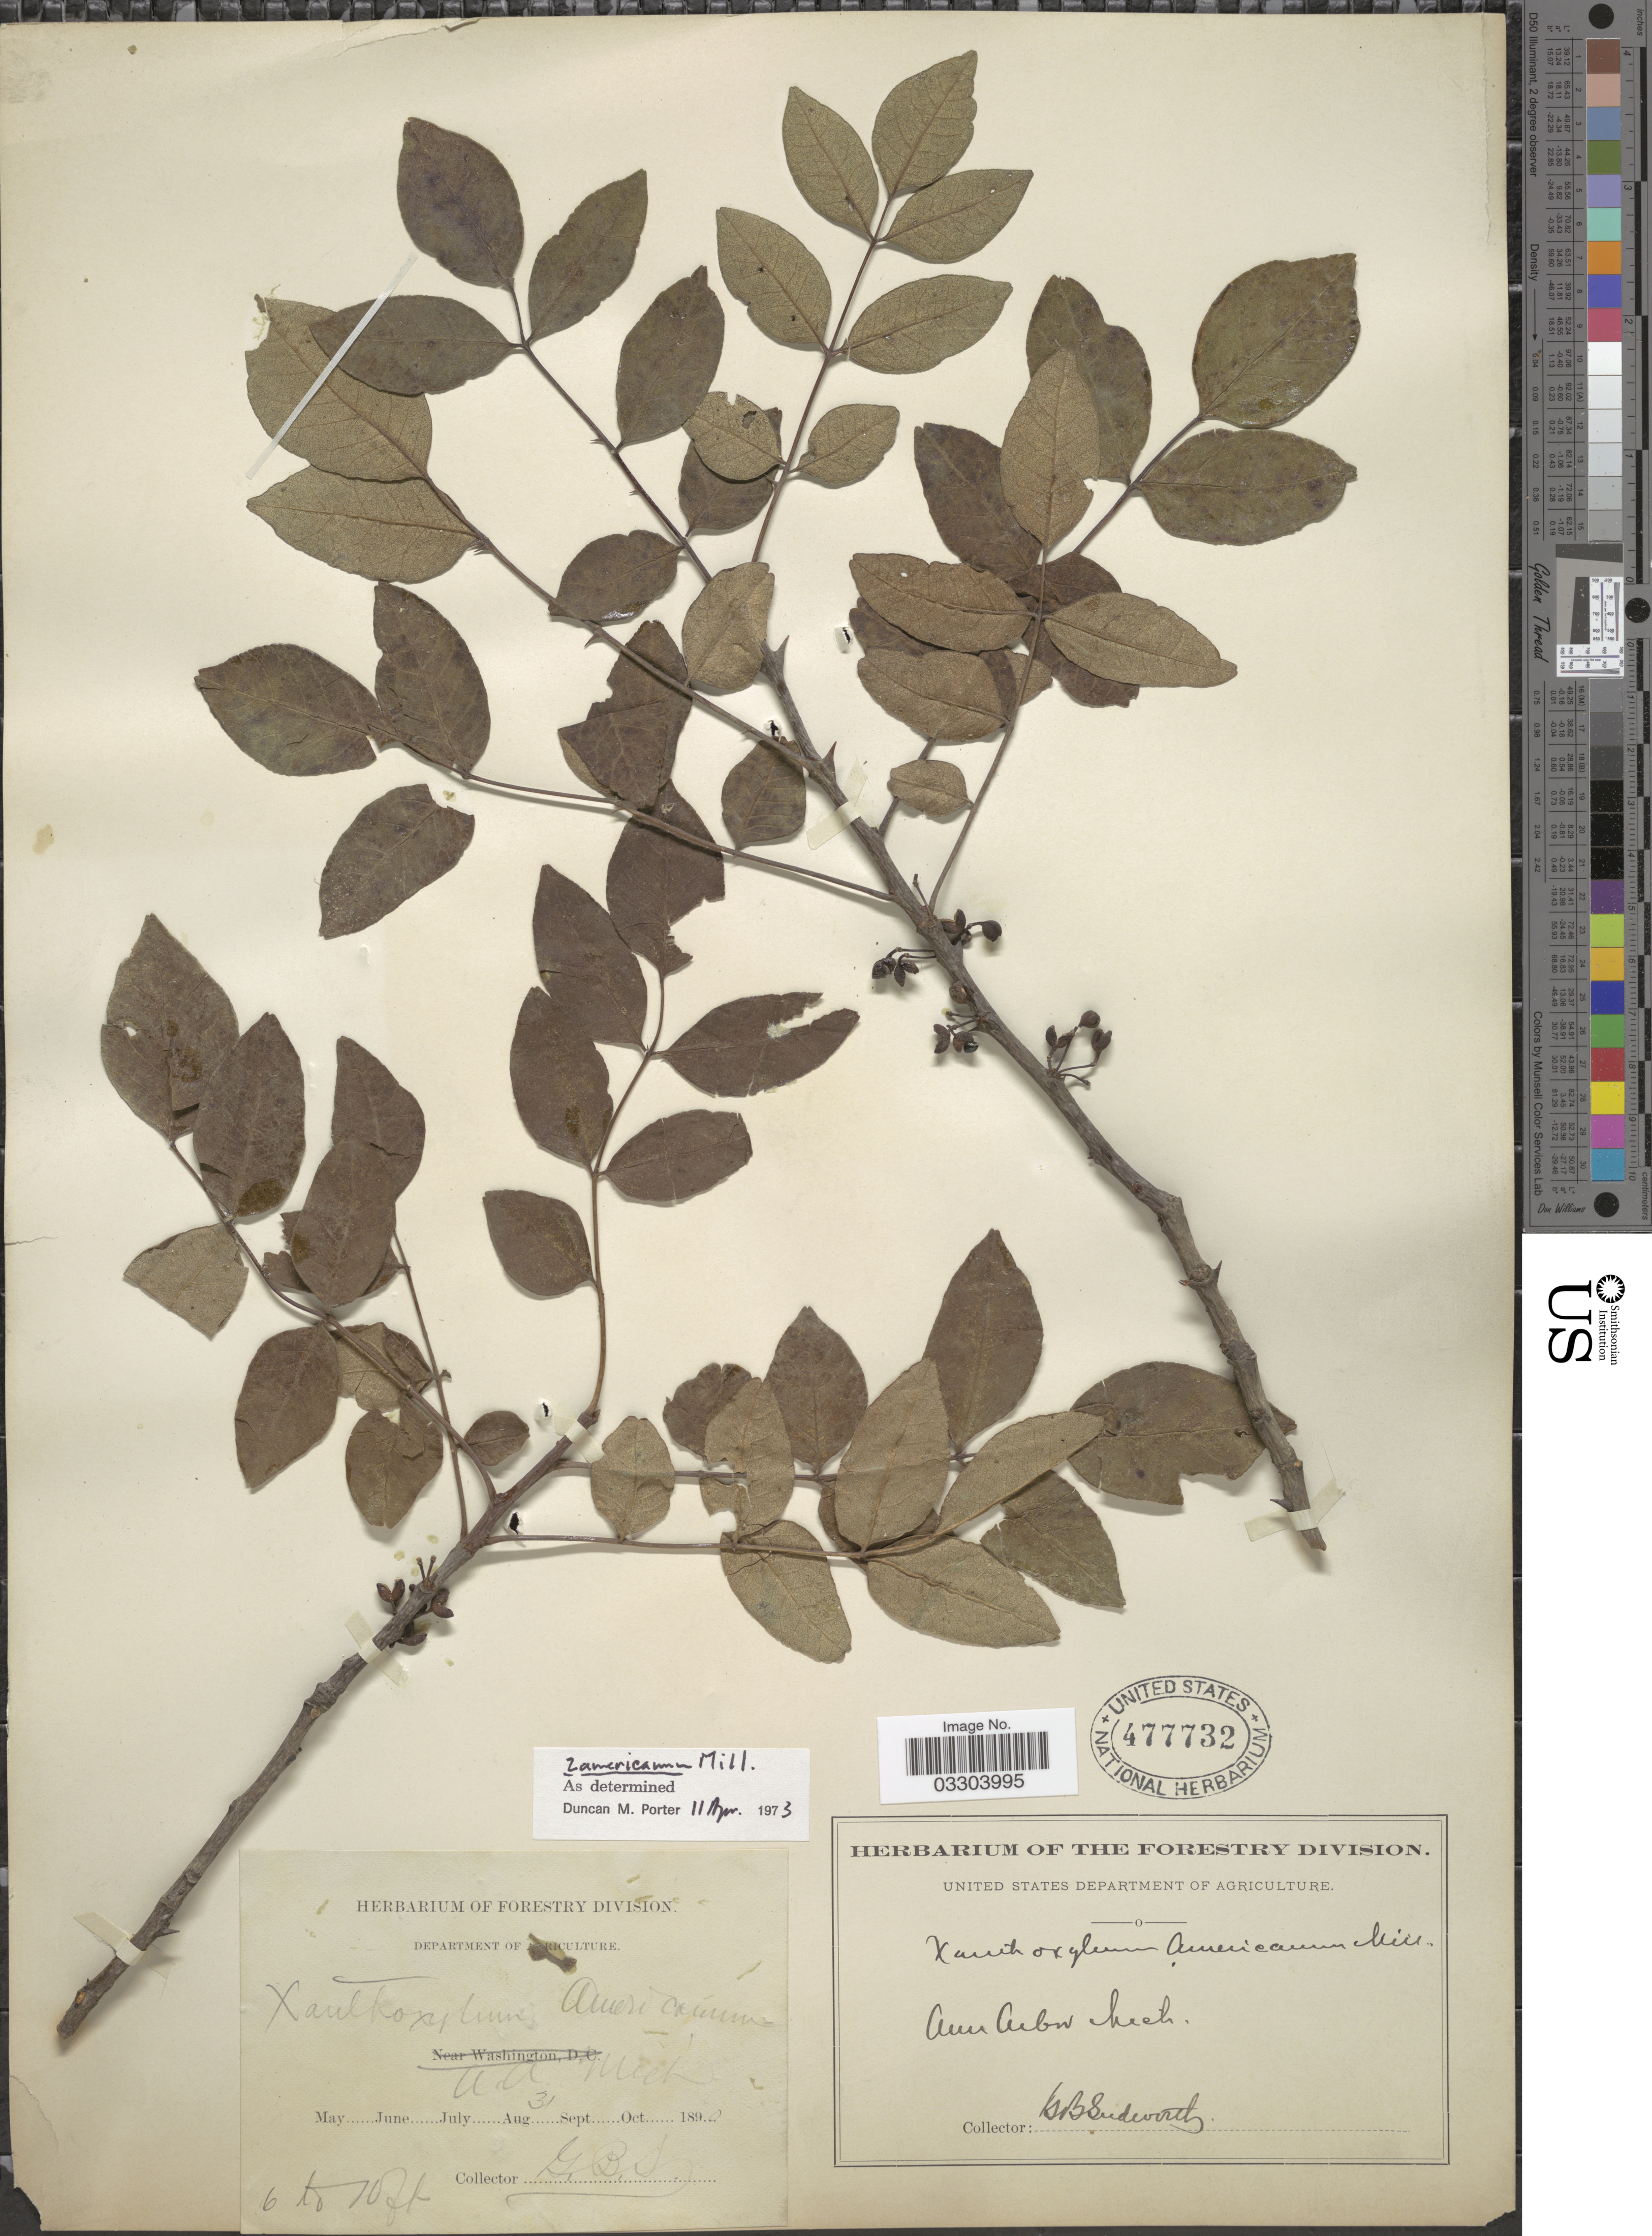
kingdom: Plantae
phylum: Tracheophyta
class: Magnoliopsida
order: Sapindales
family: Rutaceae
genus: Zanthoxylum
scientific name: Zanthoxylum americanum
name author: Mill.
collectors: G. B. Sudworth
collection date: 1890-08-31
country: United States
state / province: Michigan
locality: A.A. Mich. Ann Arbor.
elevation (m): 2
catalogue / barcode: US 477732